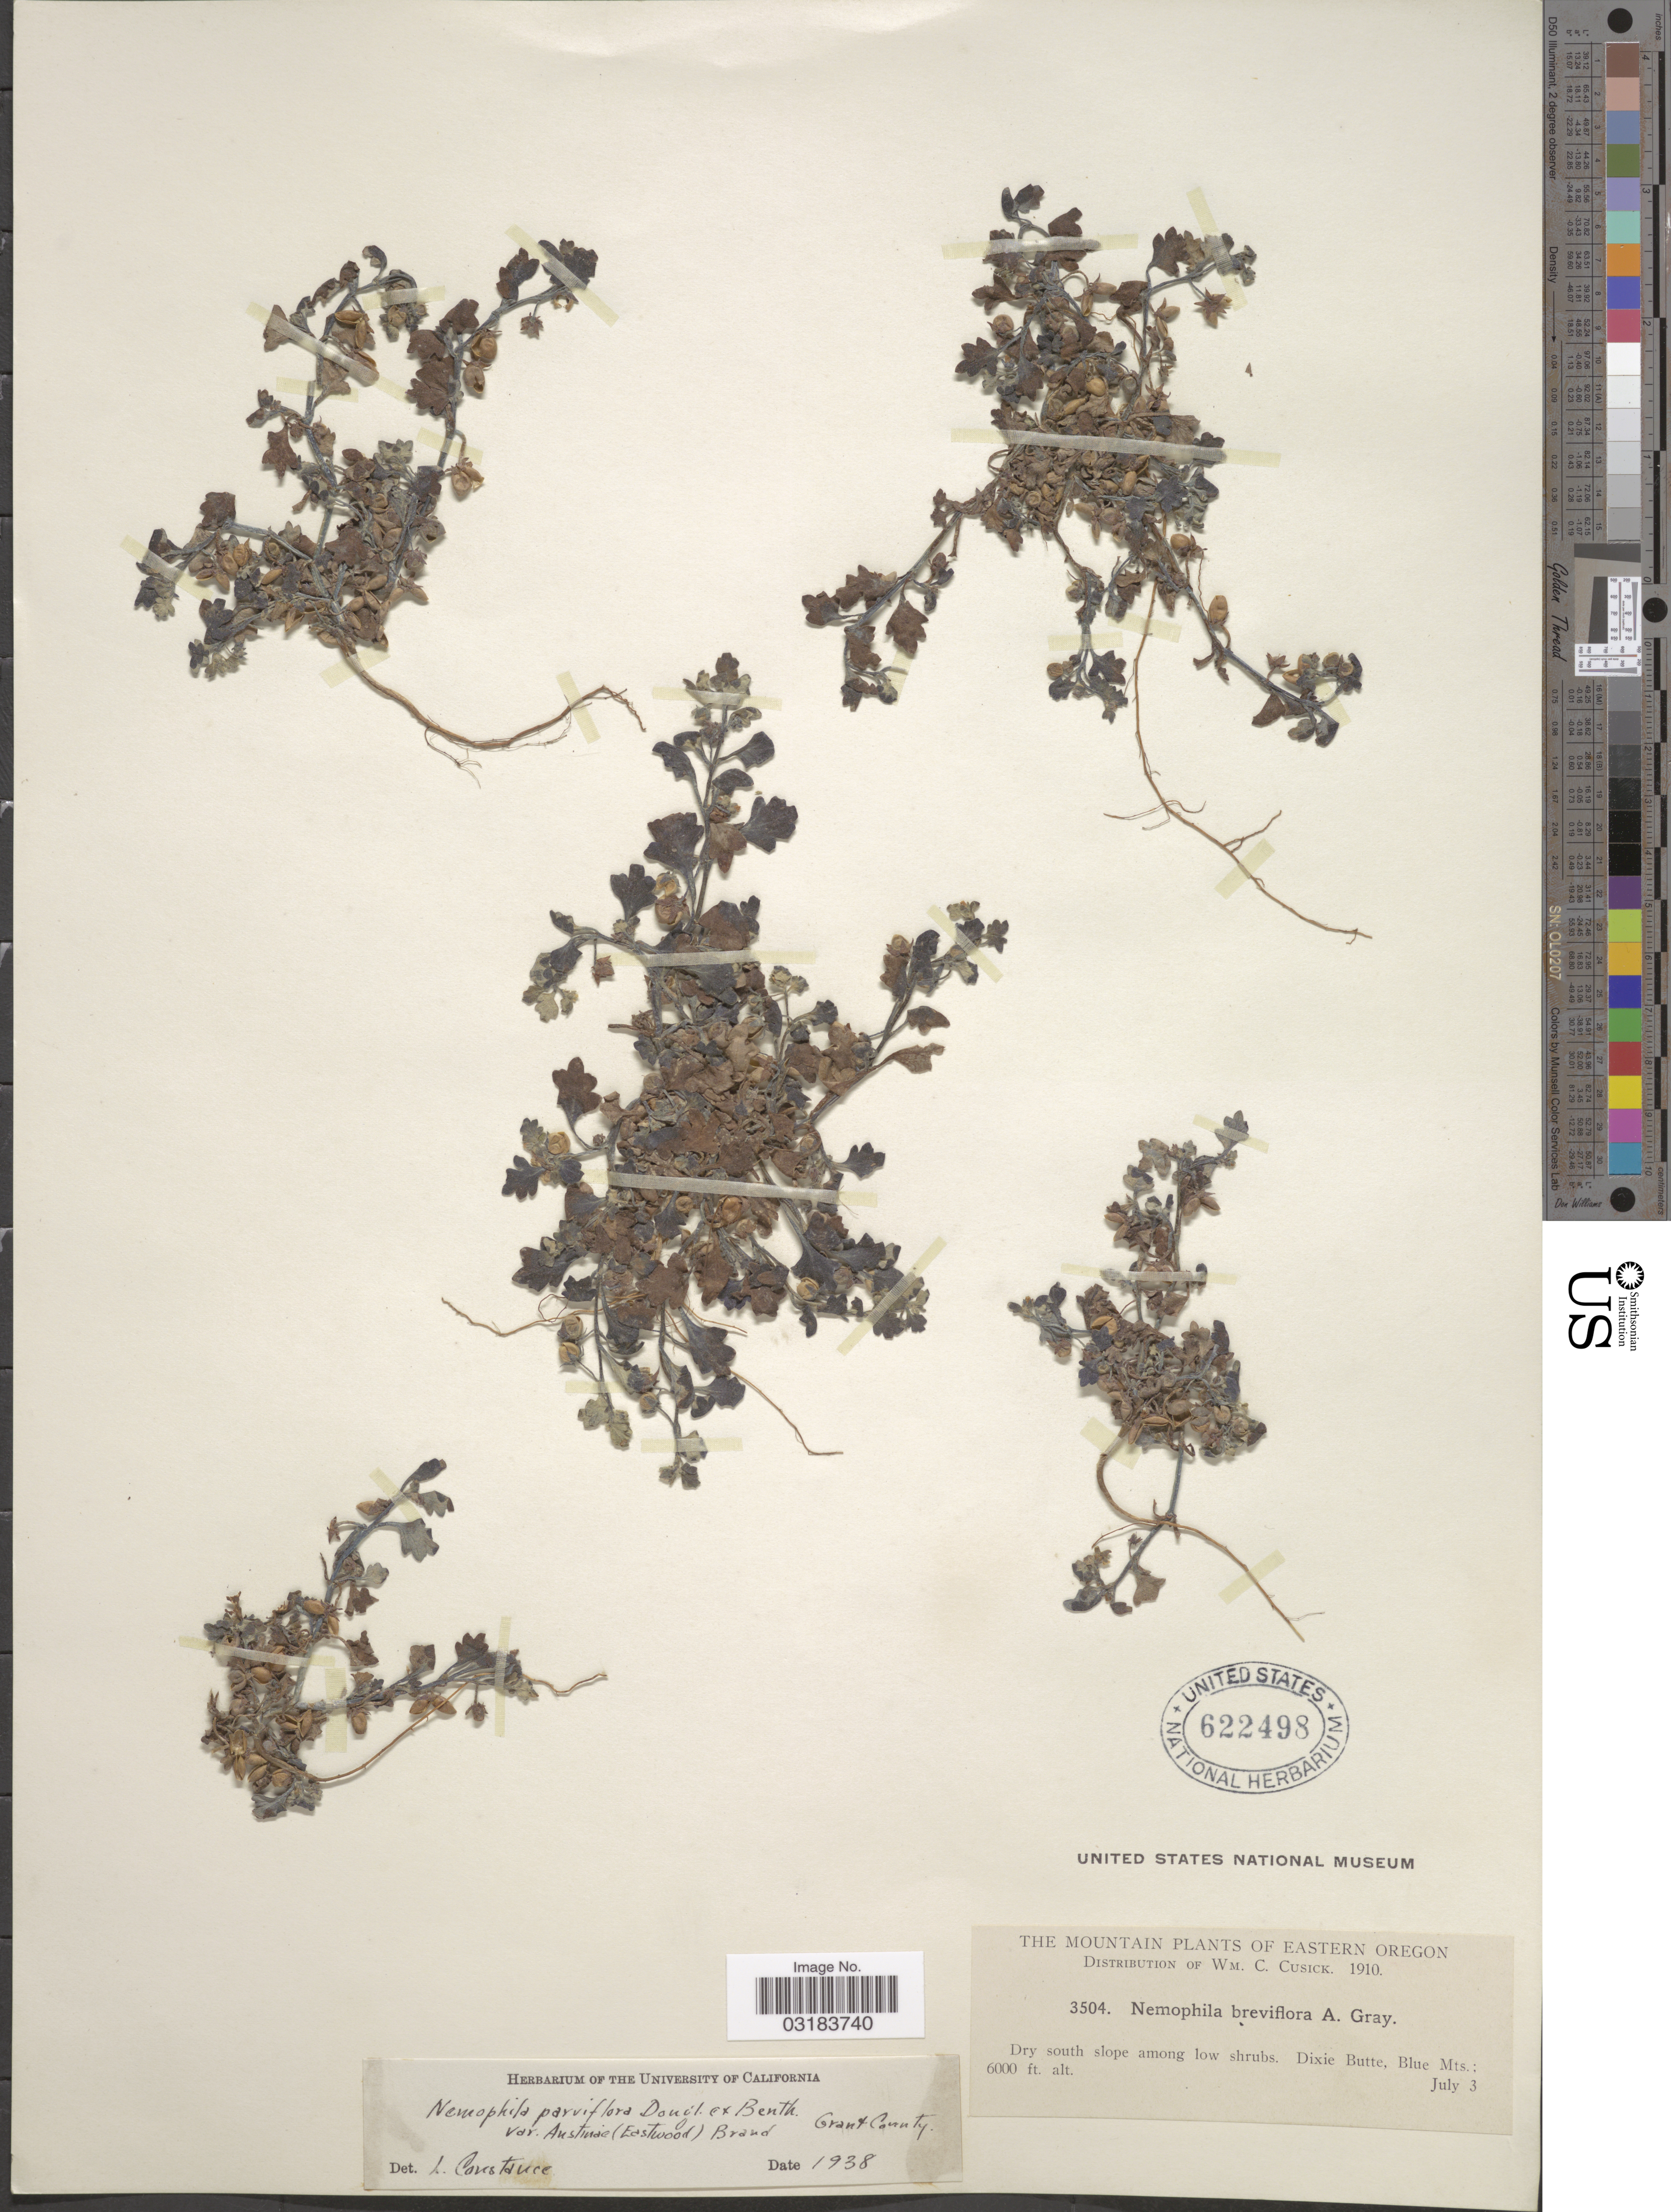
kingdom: Plantae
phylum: Tracheophyta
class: Magnoliopsida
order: Boraginales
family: Hydrophyllaceae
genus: Nemophila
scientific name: Nemophila parviflora var. austiniae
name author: (Eastw.) Brand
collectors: W. C. Cusick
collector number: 3504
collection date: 1910-07-03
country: United States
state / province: Oregon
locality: Eastern Oregon. Dixie Butte, Blue Mts.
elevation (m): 1829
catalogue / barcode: US 622498